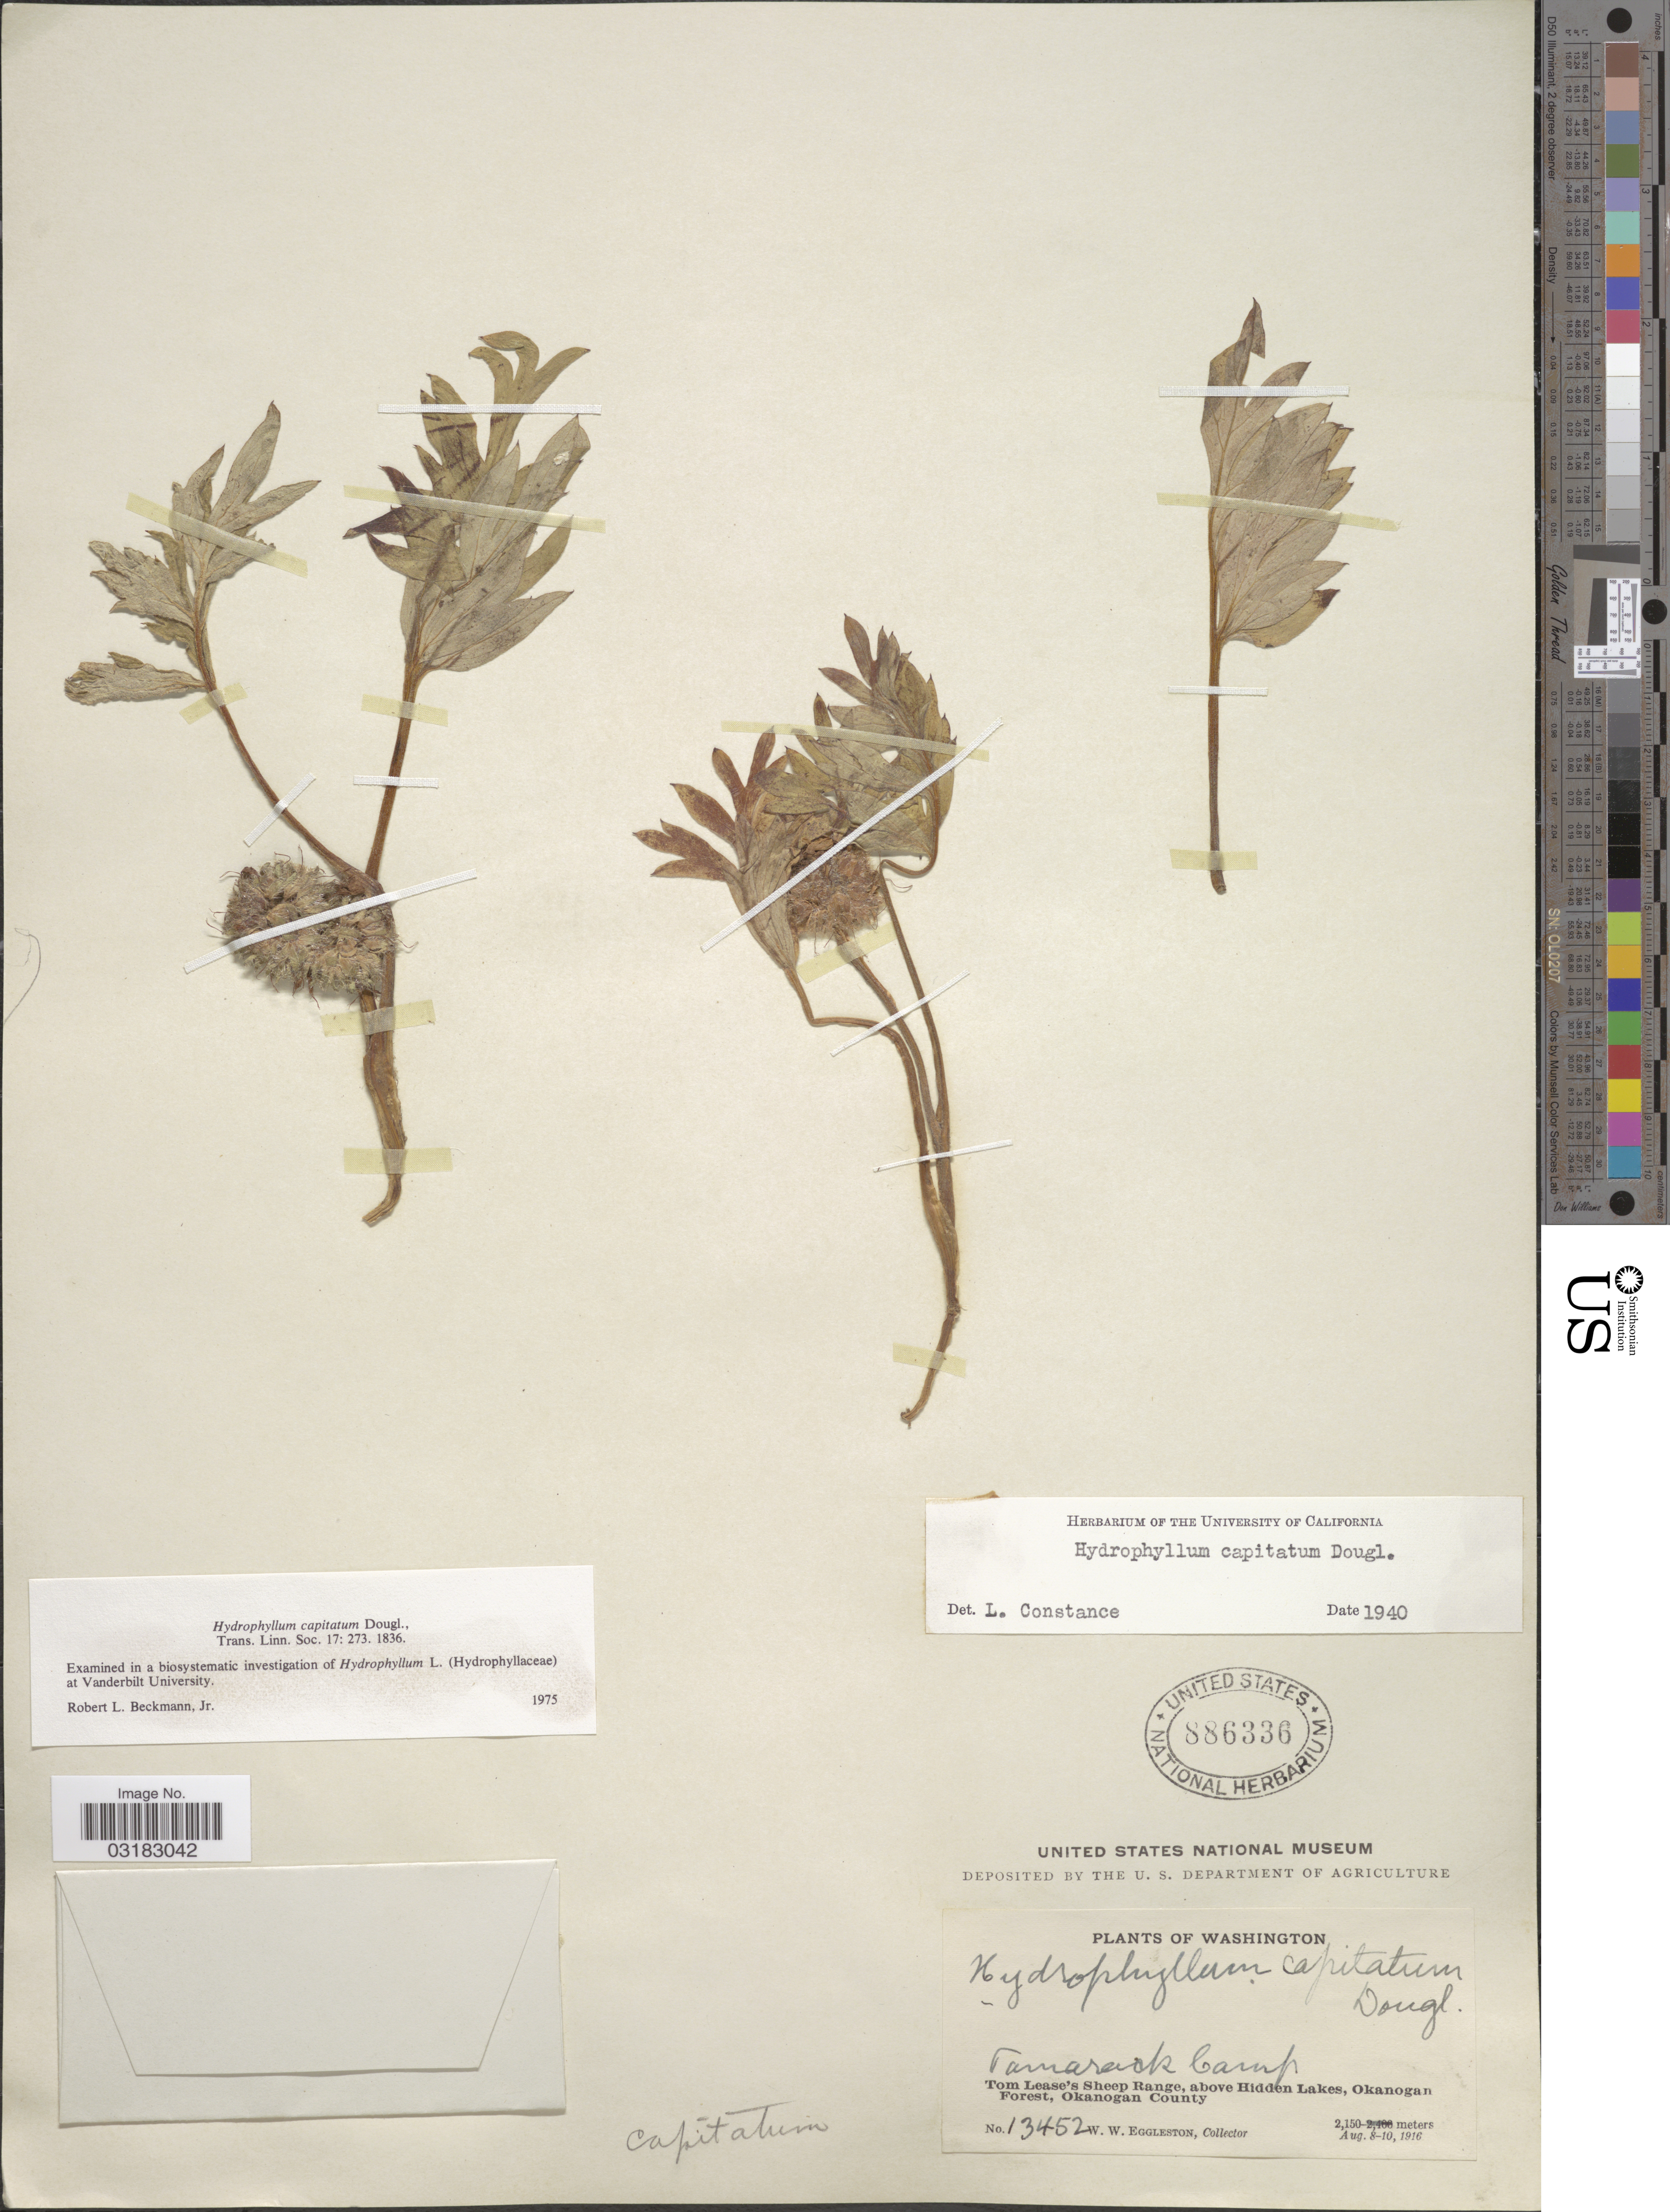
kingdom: Plantae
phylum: Tracheophyta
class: Magnoliopsida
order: Boraginales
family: Hydrophyllaceae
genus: Hydrophyllum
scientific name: Hydrophyllum capitatum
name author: Douglas ex Benth.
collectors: W. W. Eggleston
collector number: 13452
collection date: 1916-08-08/1916-08-10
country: United States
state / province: Washington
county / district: Okanogan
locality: Tamarack Camp. Tom Lease's Sheep Range, above Hidden Lakes, Okanogan Forest, Okanogan County.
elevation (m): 2150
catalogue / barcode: US 886336